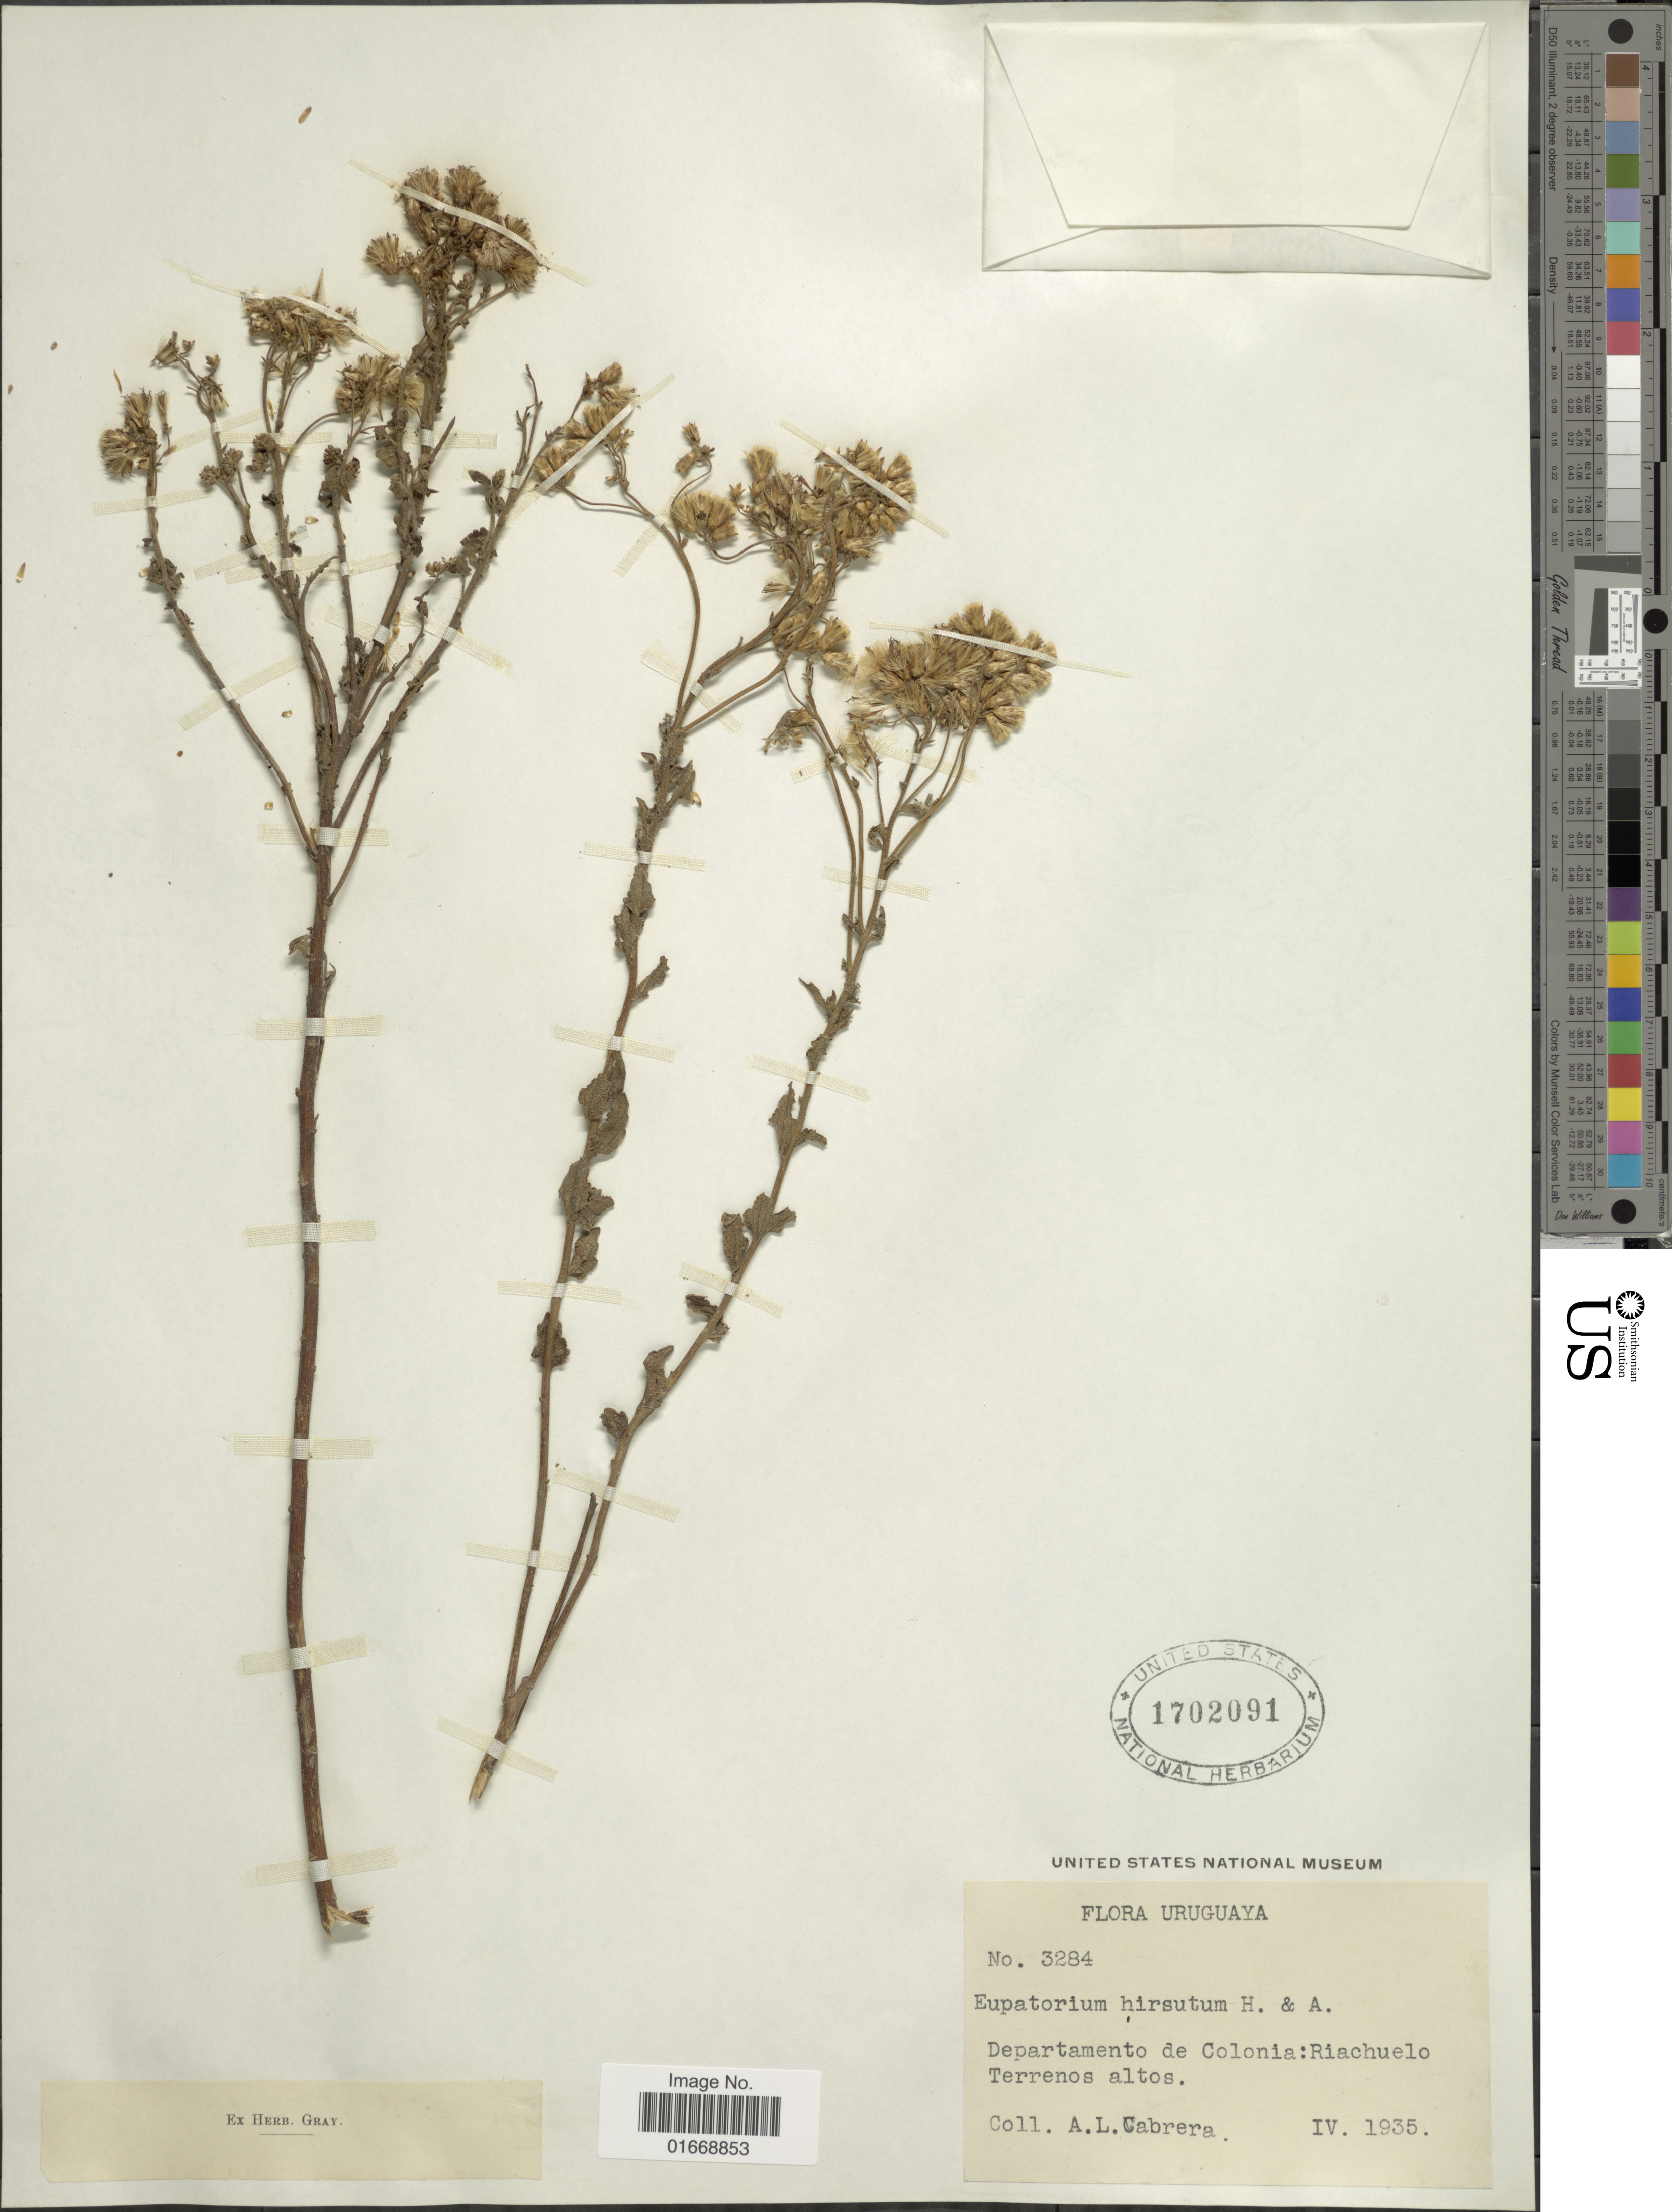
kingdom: Plantae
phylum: Tracheophyta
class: Magnoliopsida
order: Asterales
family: Asteraceae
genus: Chromolaena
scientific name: Chromolaena hirsuta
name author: (Hook. & Arn.) R.M. King & H. Rob.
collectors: A. L. Cabrera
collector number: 3284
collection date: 1935-04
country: Uruguay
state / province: Colonia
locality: Riachuelo Terrenos altos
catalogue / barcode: US 1702091